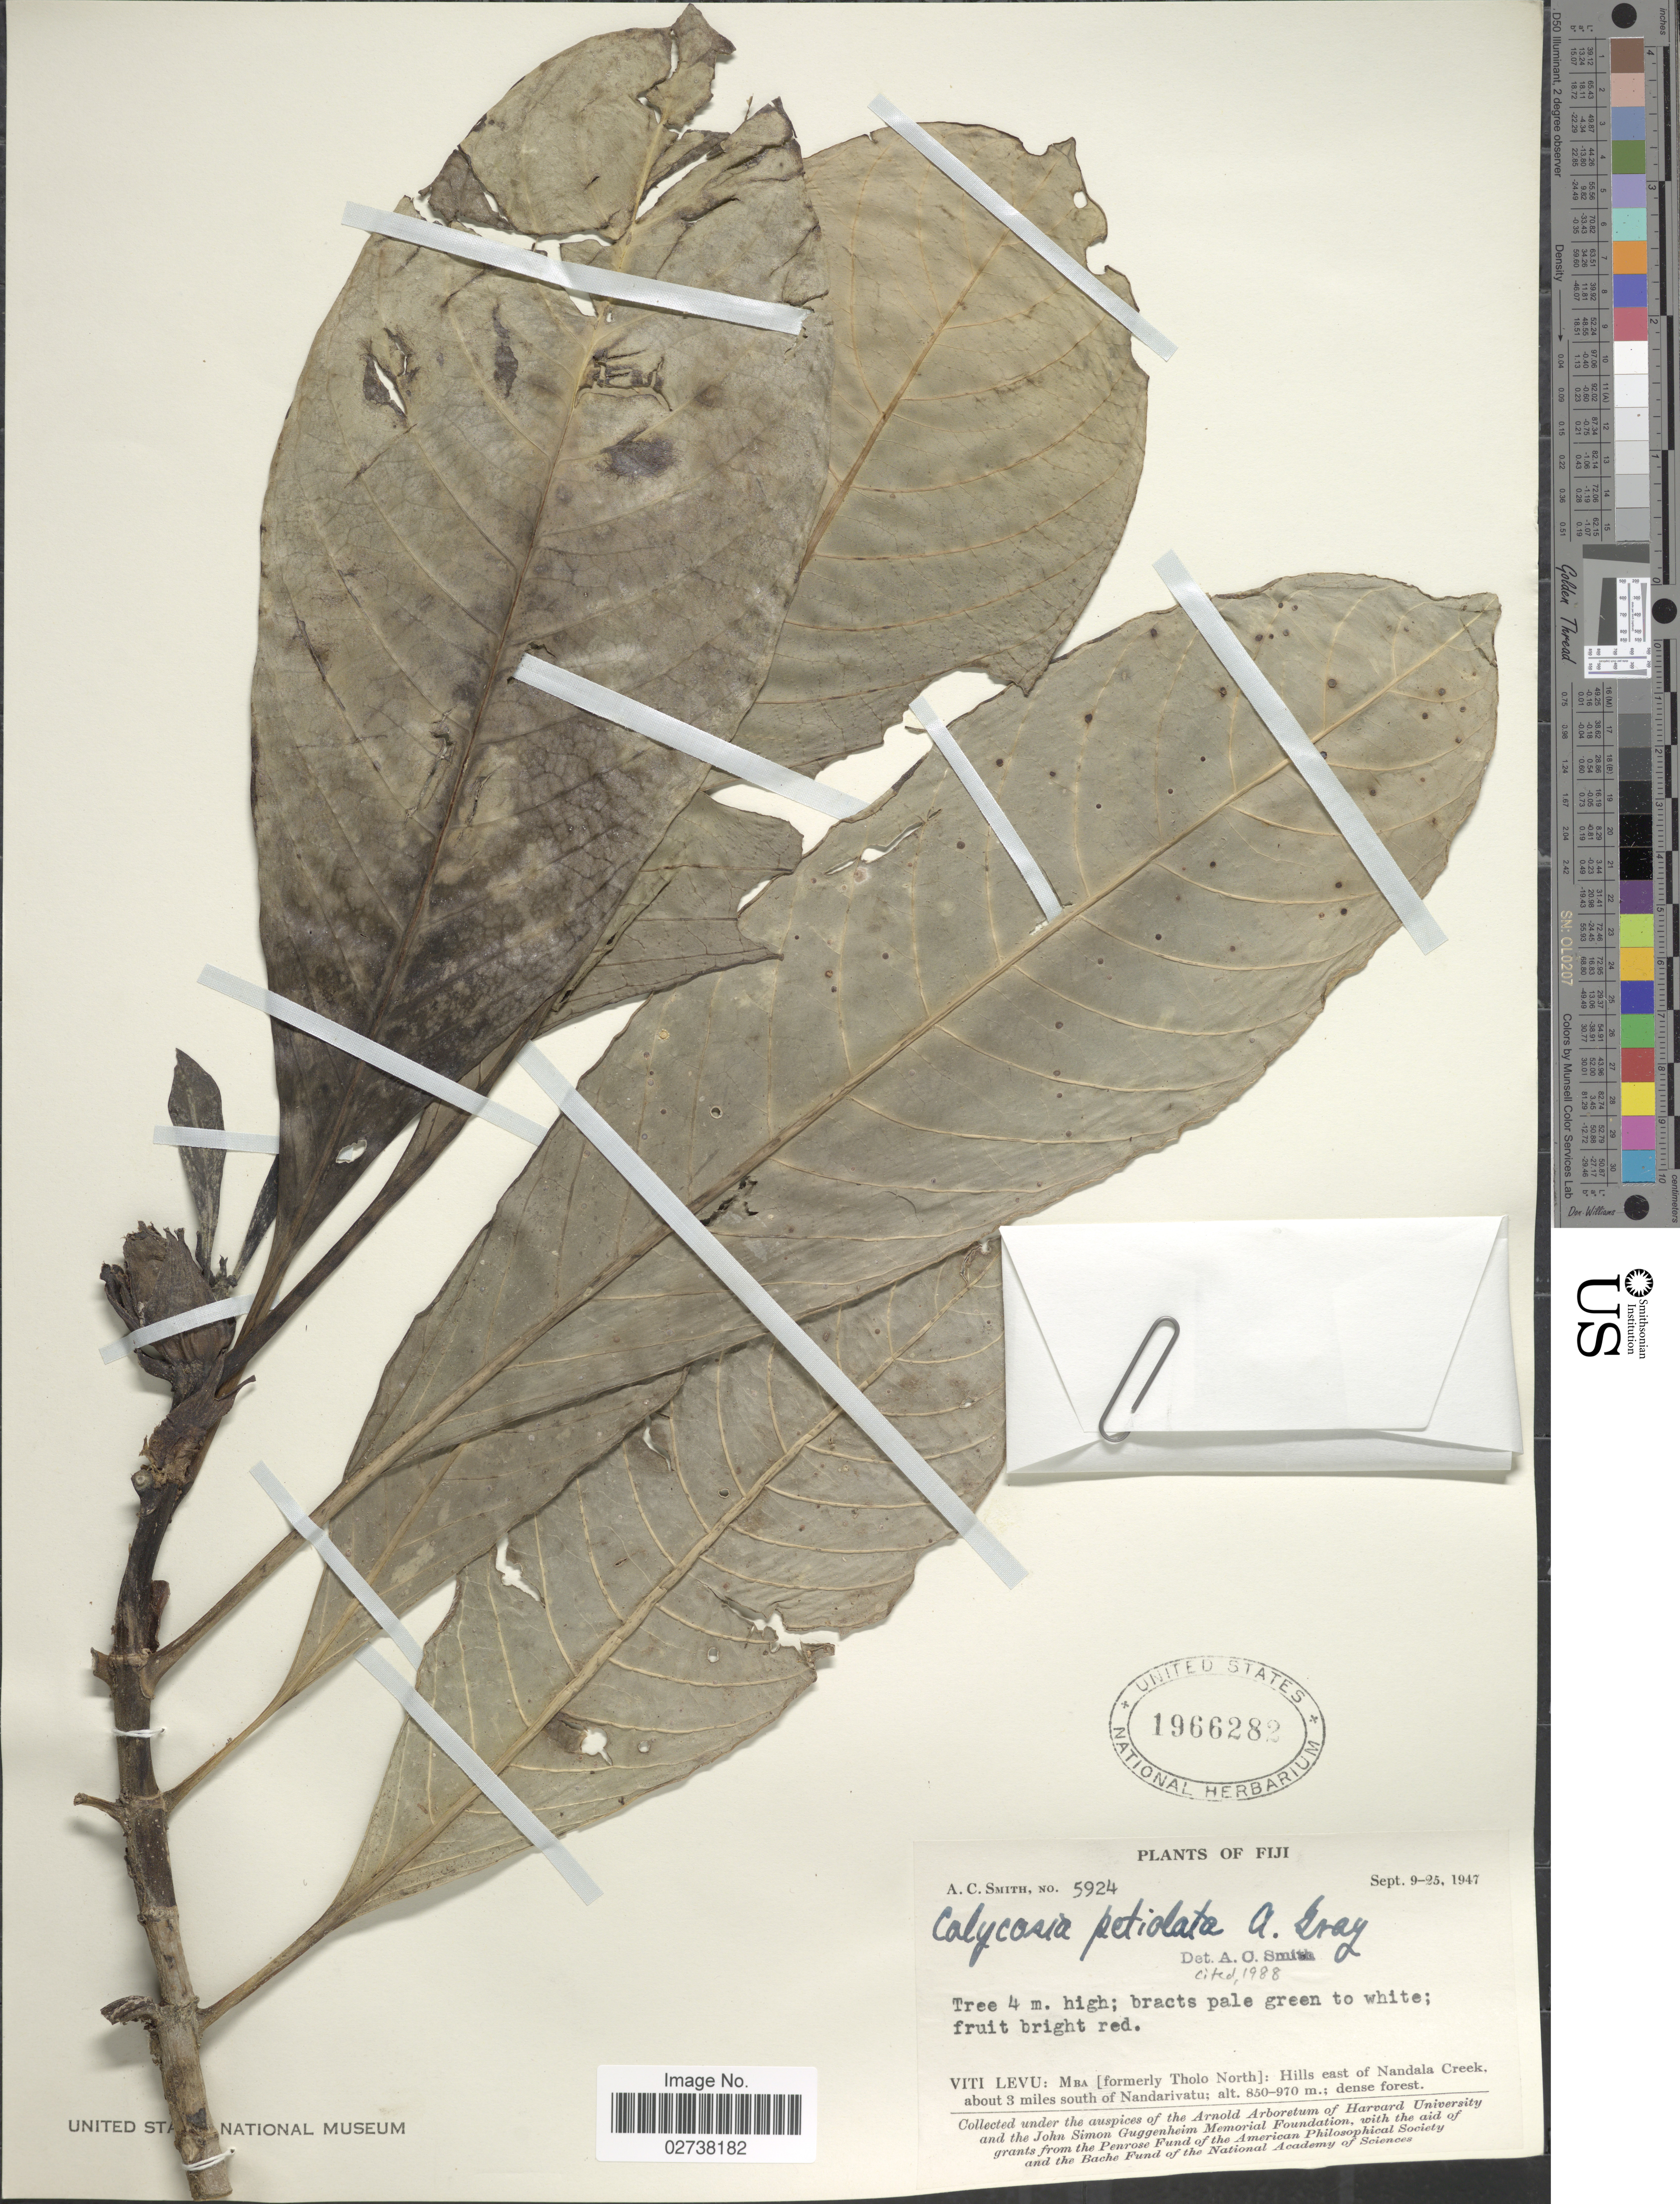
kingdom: Plantae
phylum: Tracheophyta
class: Magnoliopsida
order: Gentianales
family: Rubiaceae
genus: Calycosia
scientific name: Calycosia petiolata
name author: A. Gray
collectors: A. C. Smith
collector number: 5924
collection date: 1947-09-09/1947-09-25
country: Fiji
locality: Viti Levu: MBA (formerly Tholo North): Hills east of Nandala Creek, about 3 miles south of Nandarivatu; dense forest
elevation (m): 850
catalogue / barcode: US 1966282